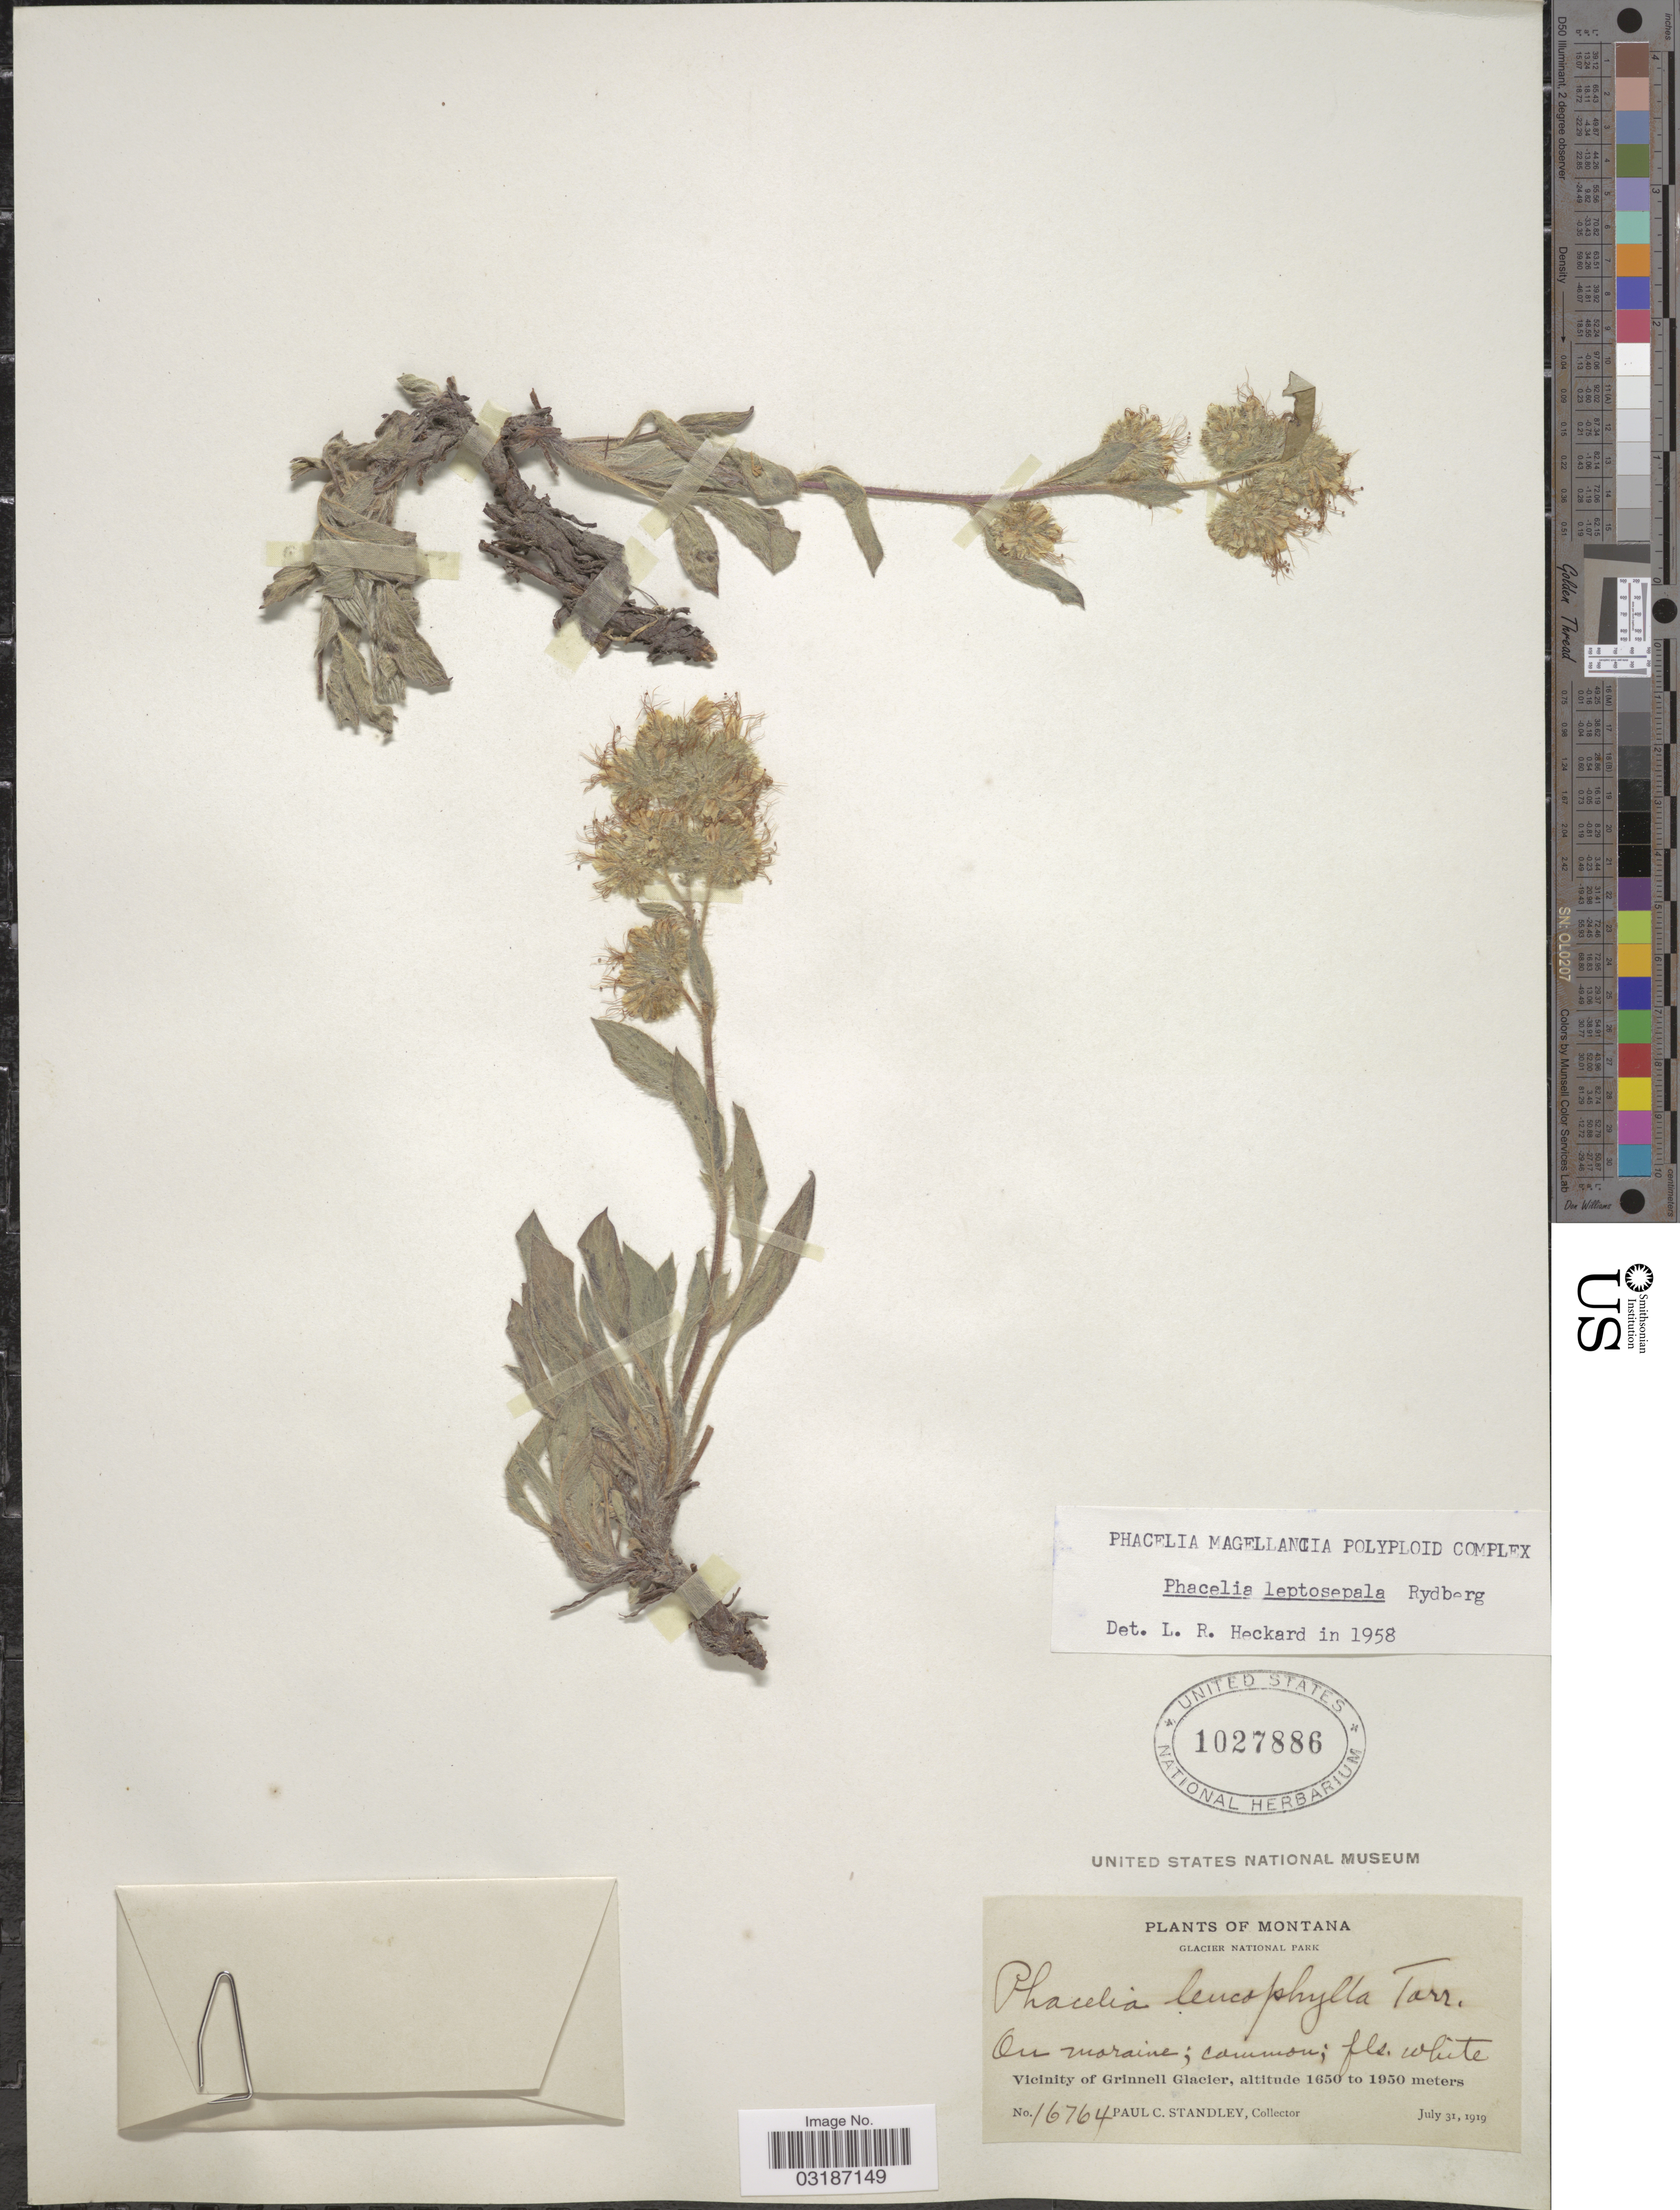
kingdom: Plantae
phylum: Tracheophyta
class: Magnoliopsida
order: Boraginales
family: Hydrophyllaceae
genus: Phacelia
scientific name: Phacelia leptosepala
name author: Rydb.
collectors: P. C. Standley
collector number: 16764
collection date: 1919-07-31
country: United States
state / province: Montana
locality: Glacier National Park. Vicinity of Grinnell Glacier.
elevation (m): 1650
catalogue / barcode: US 1027886